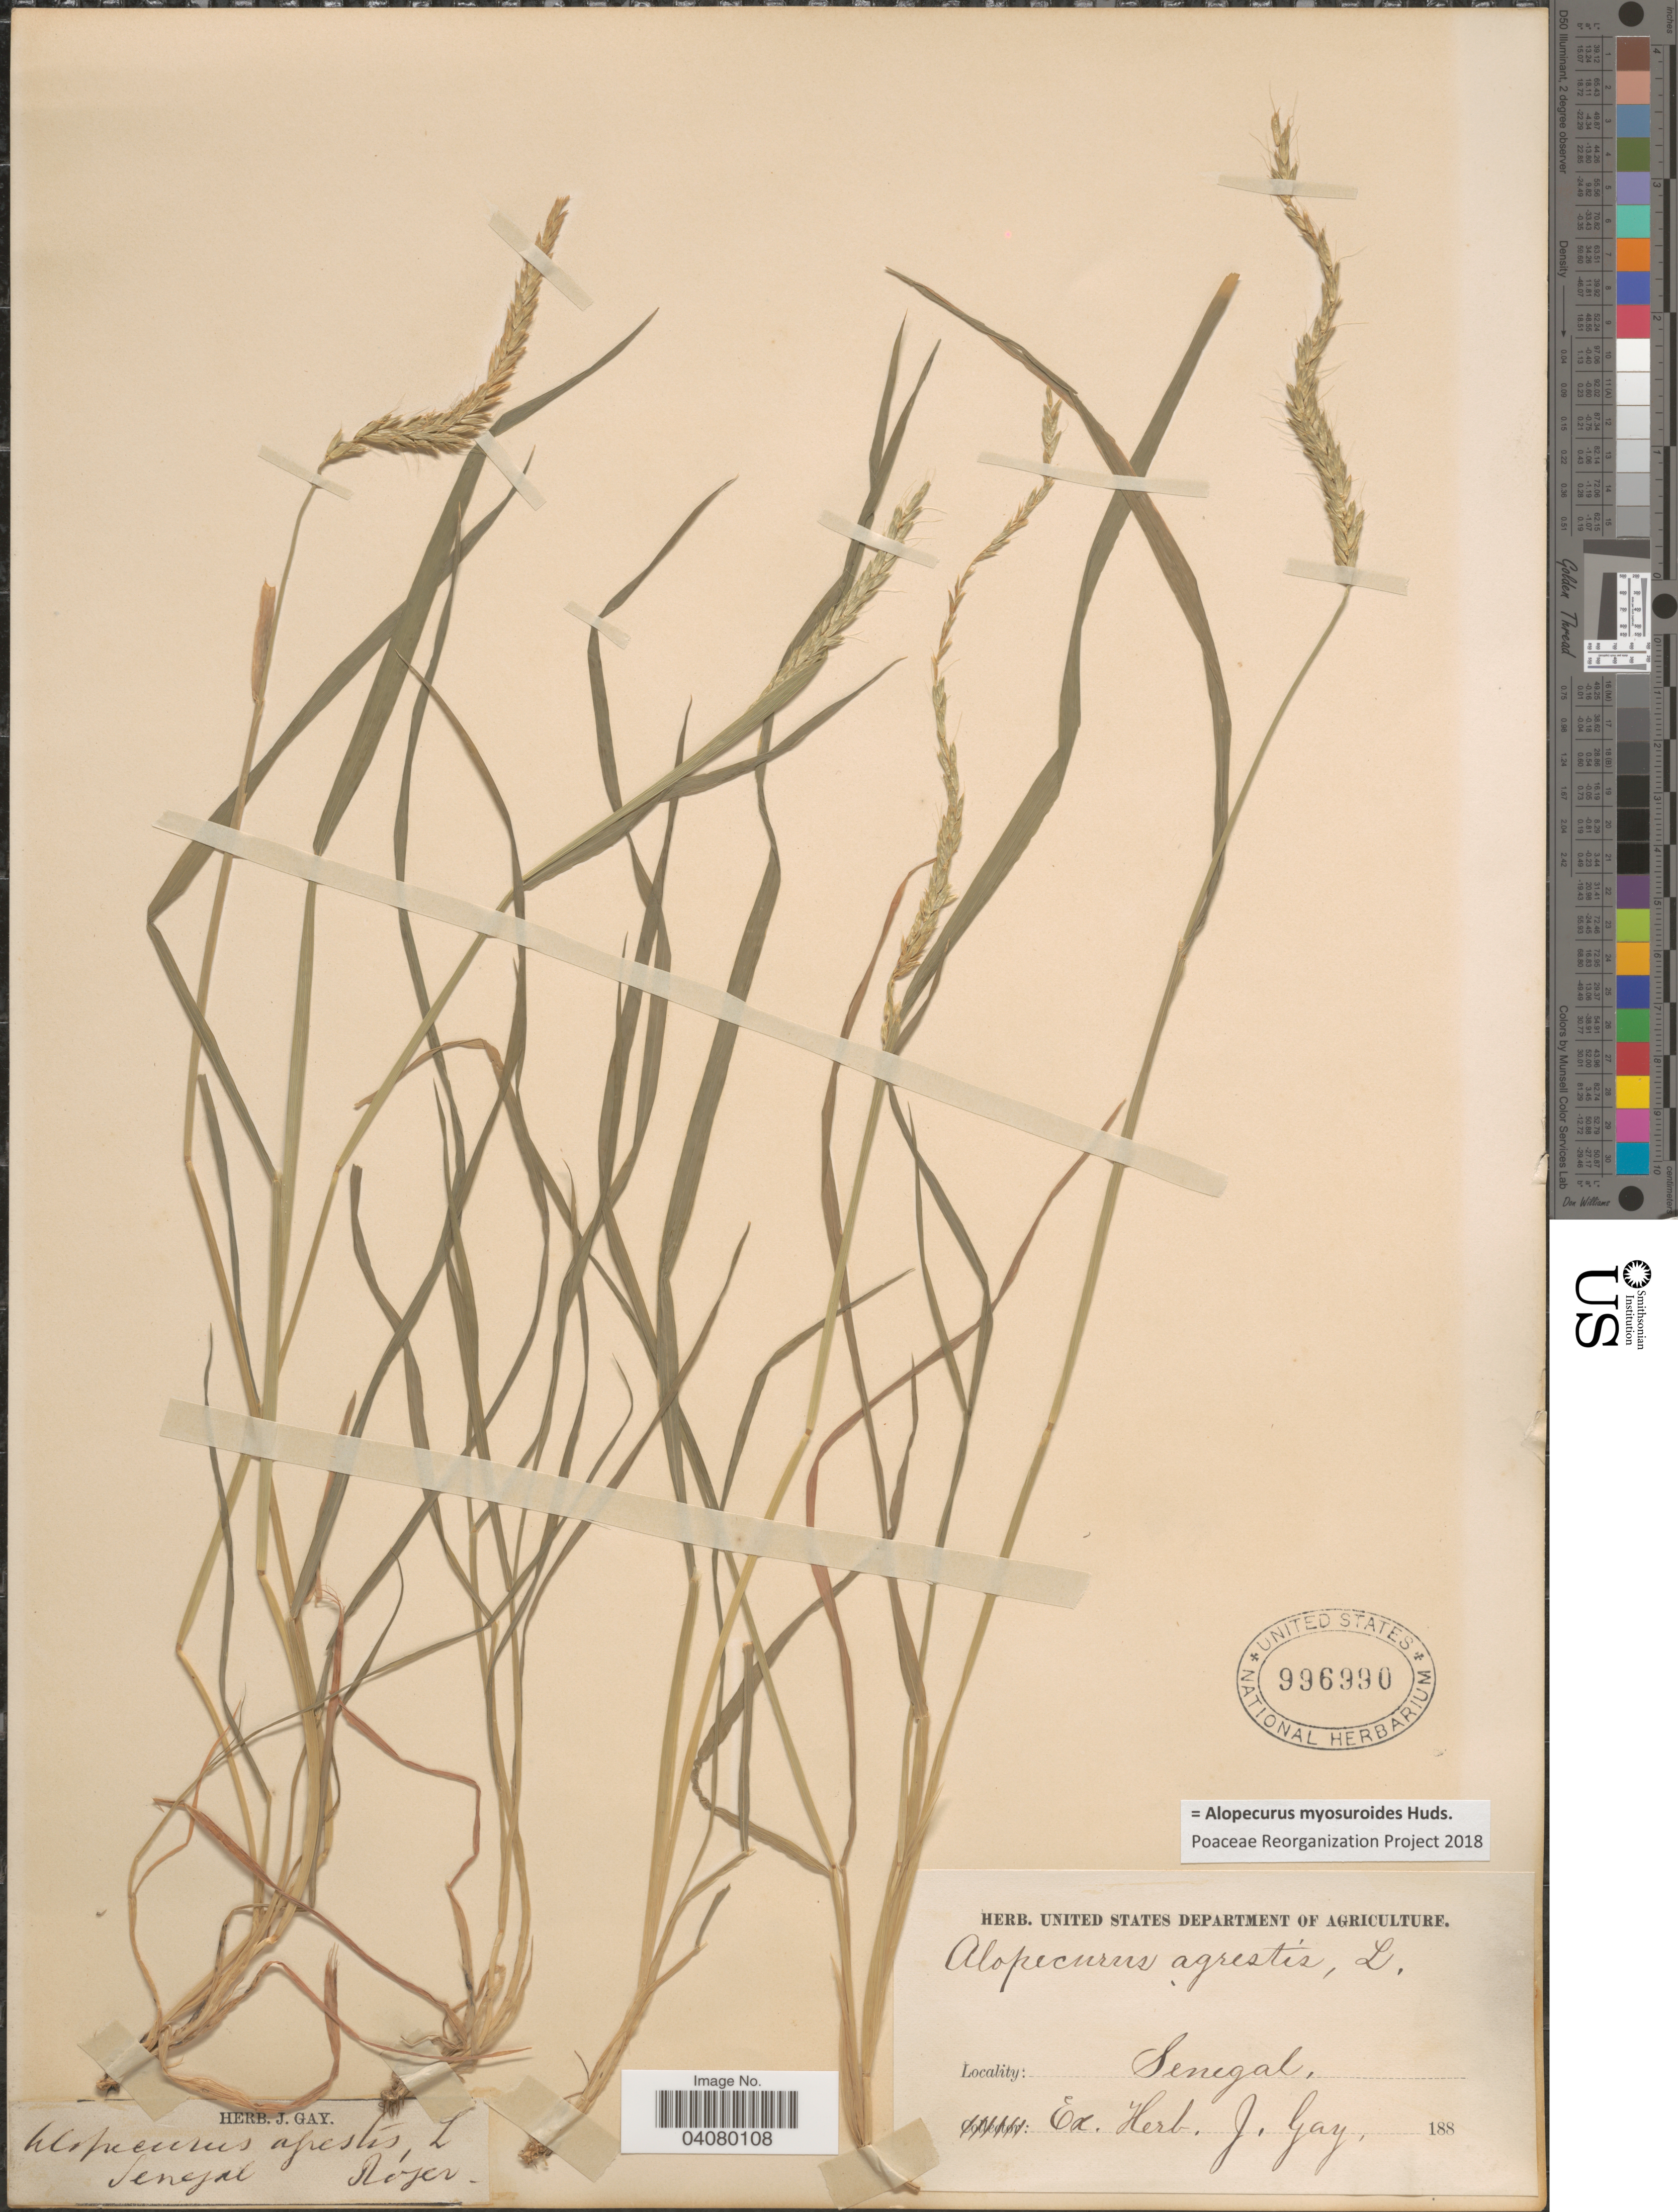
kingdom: Plantae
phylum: Tracheophyta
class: Liliopsida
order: Poales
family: Poaceae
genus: Alopecurus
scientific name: Alopecurus myosuroides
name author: Huds.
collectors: -. Roger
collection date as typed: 188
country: Senegal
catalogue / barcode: US 996990